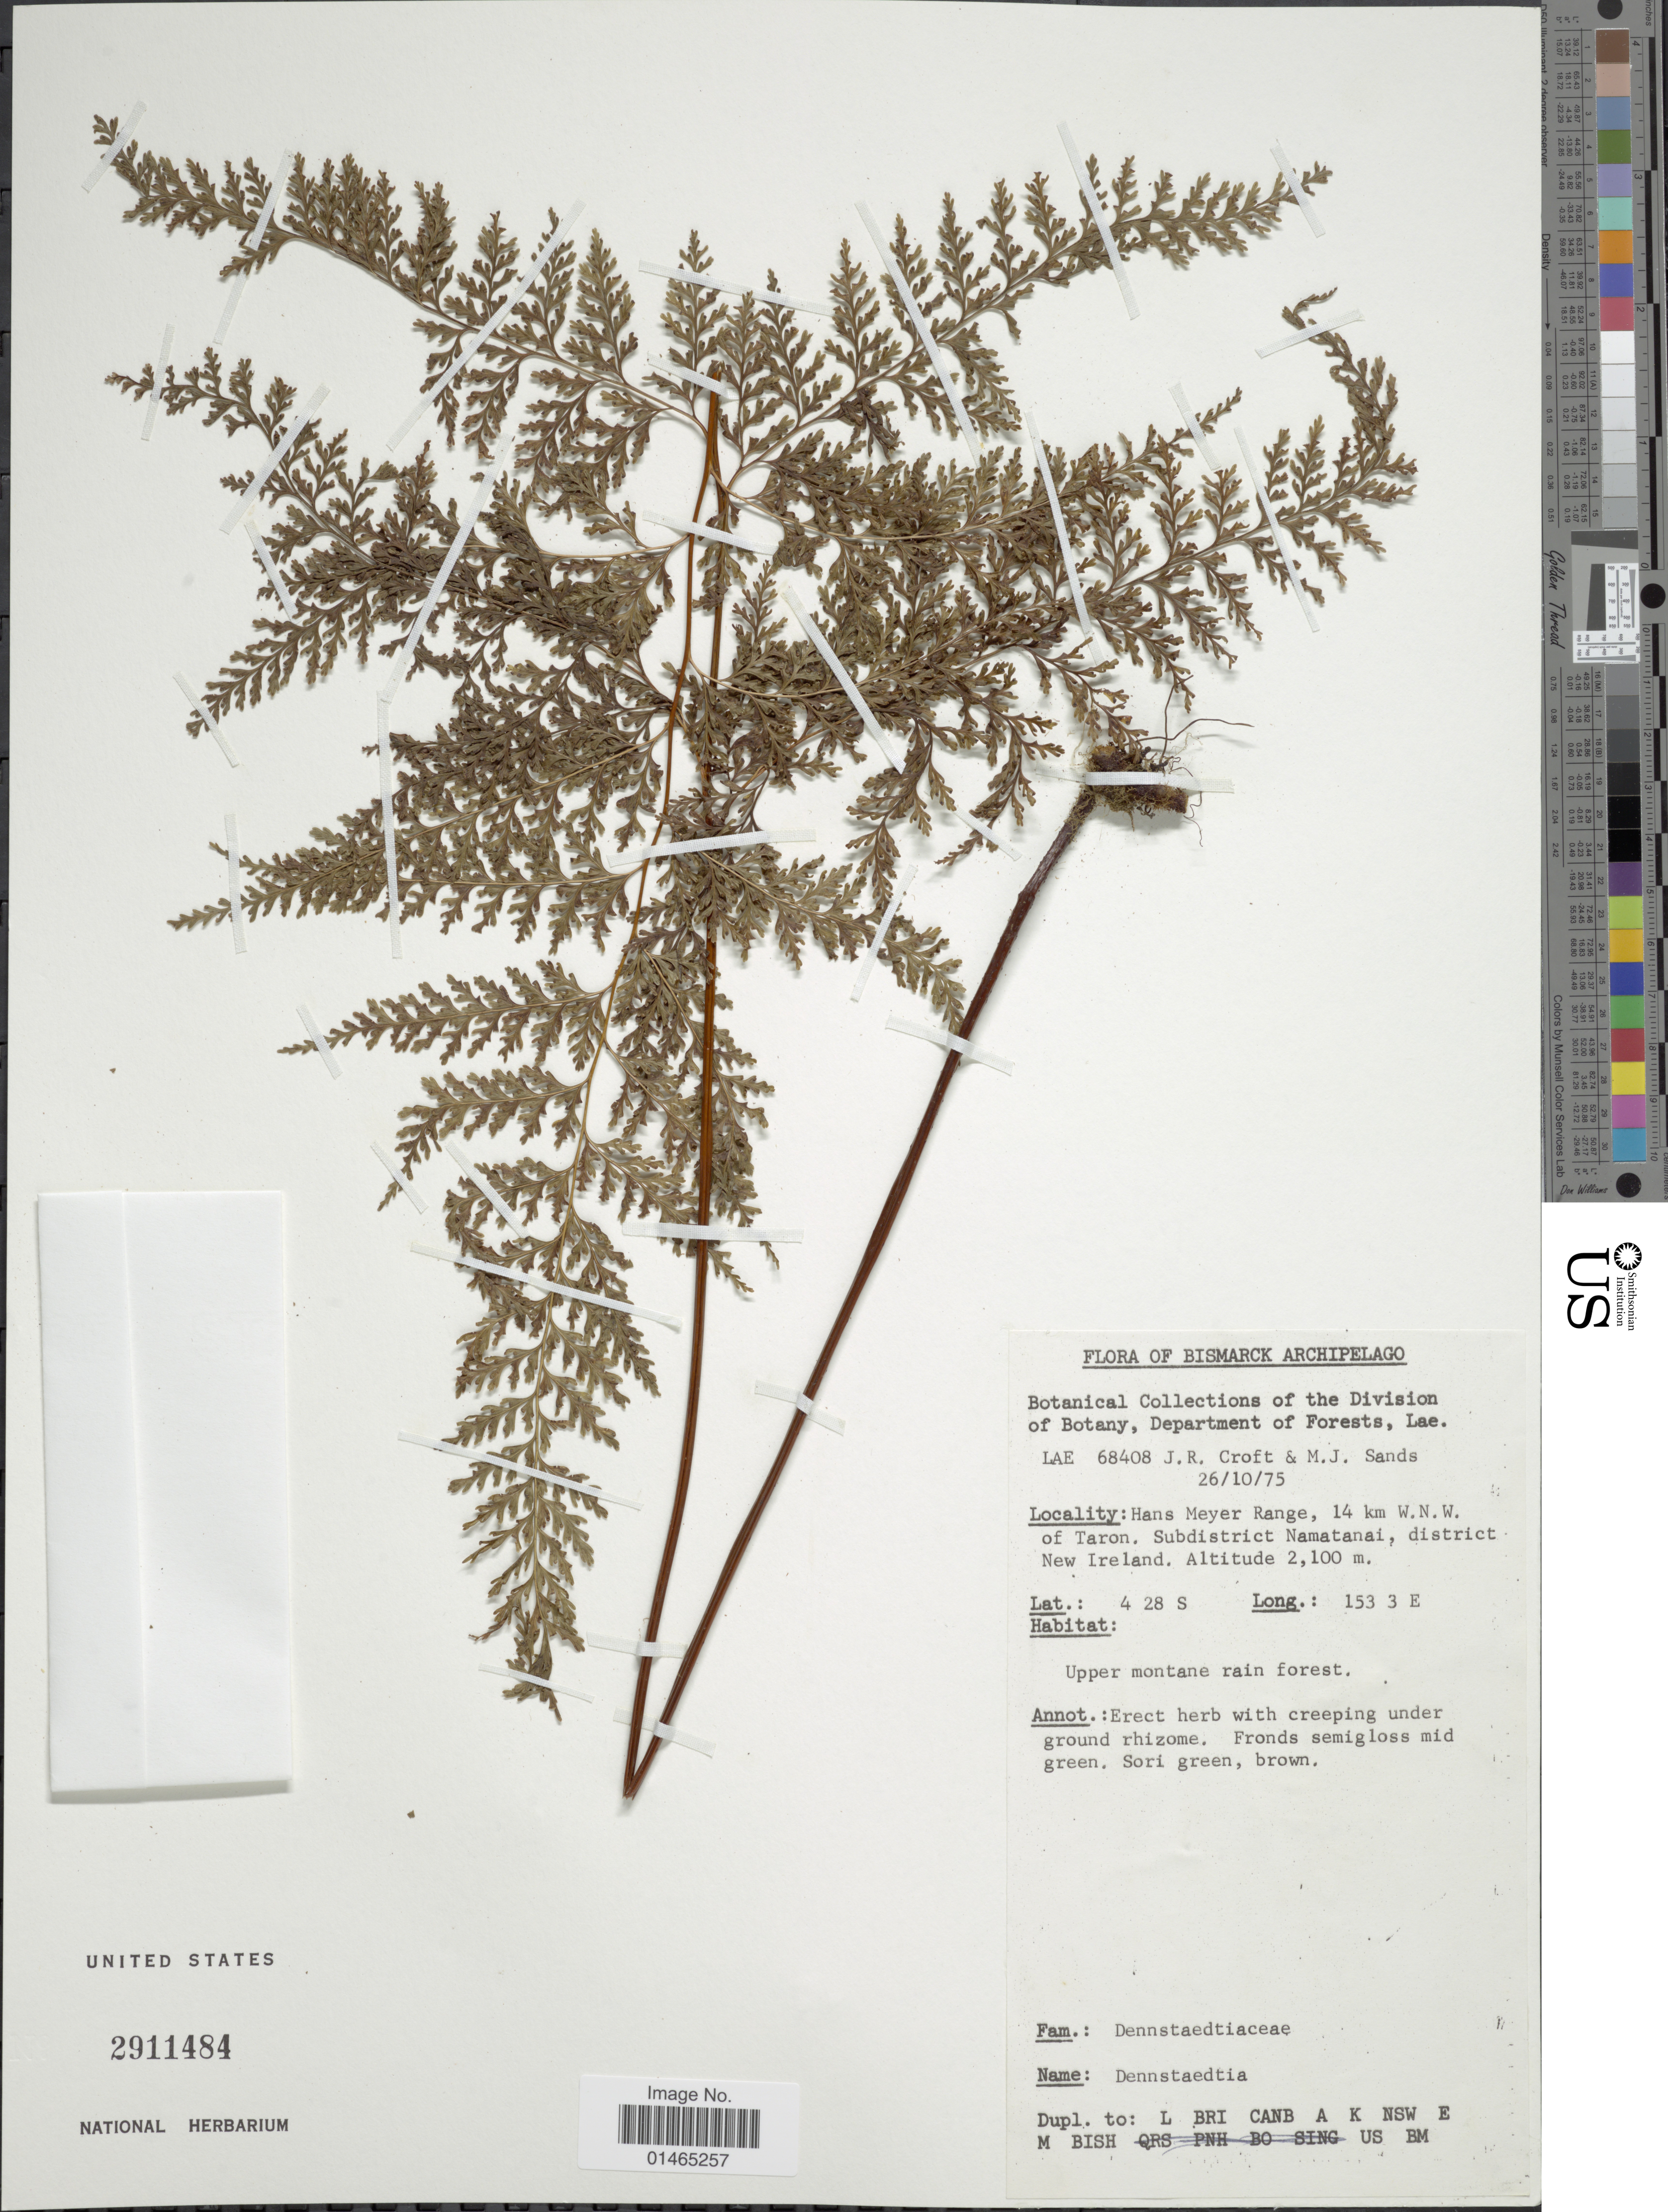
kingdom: Plantae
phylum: Tracheophyta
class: Polypodiopsida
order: Polypodiales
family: Dennstaedtiaceae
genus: Dennstaedtia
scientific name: Dennstaedtia sp.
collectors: J. R. Croft & M. Sands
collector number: LAE 68408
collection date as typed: Transcribed d/m/y: 26/10/75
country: Papua New Guinea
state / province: New Ireland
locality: Bismarck Archipelago. Hans Meyer Range, 14 km W.N.W. of Taron, Subdistrict Namatanai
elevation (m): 2100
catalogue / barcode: US 2911484